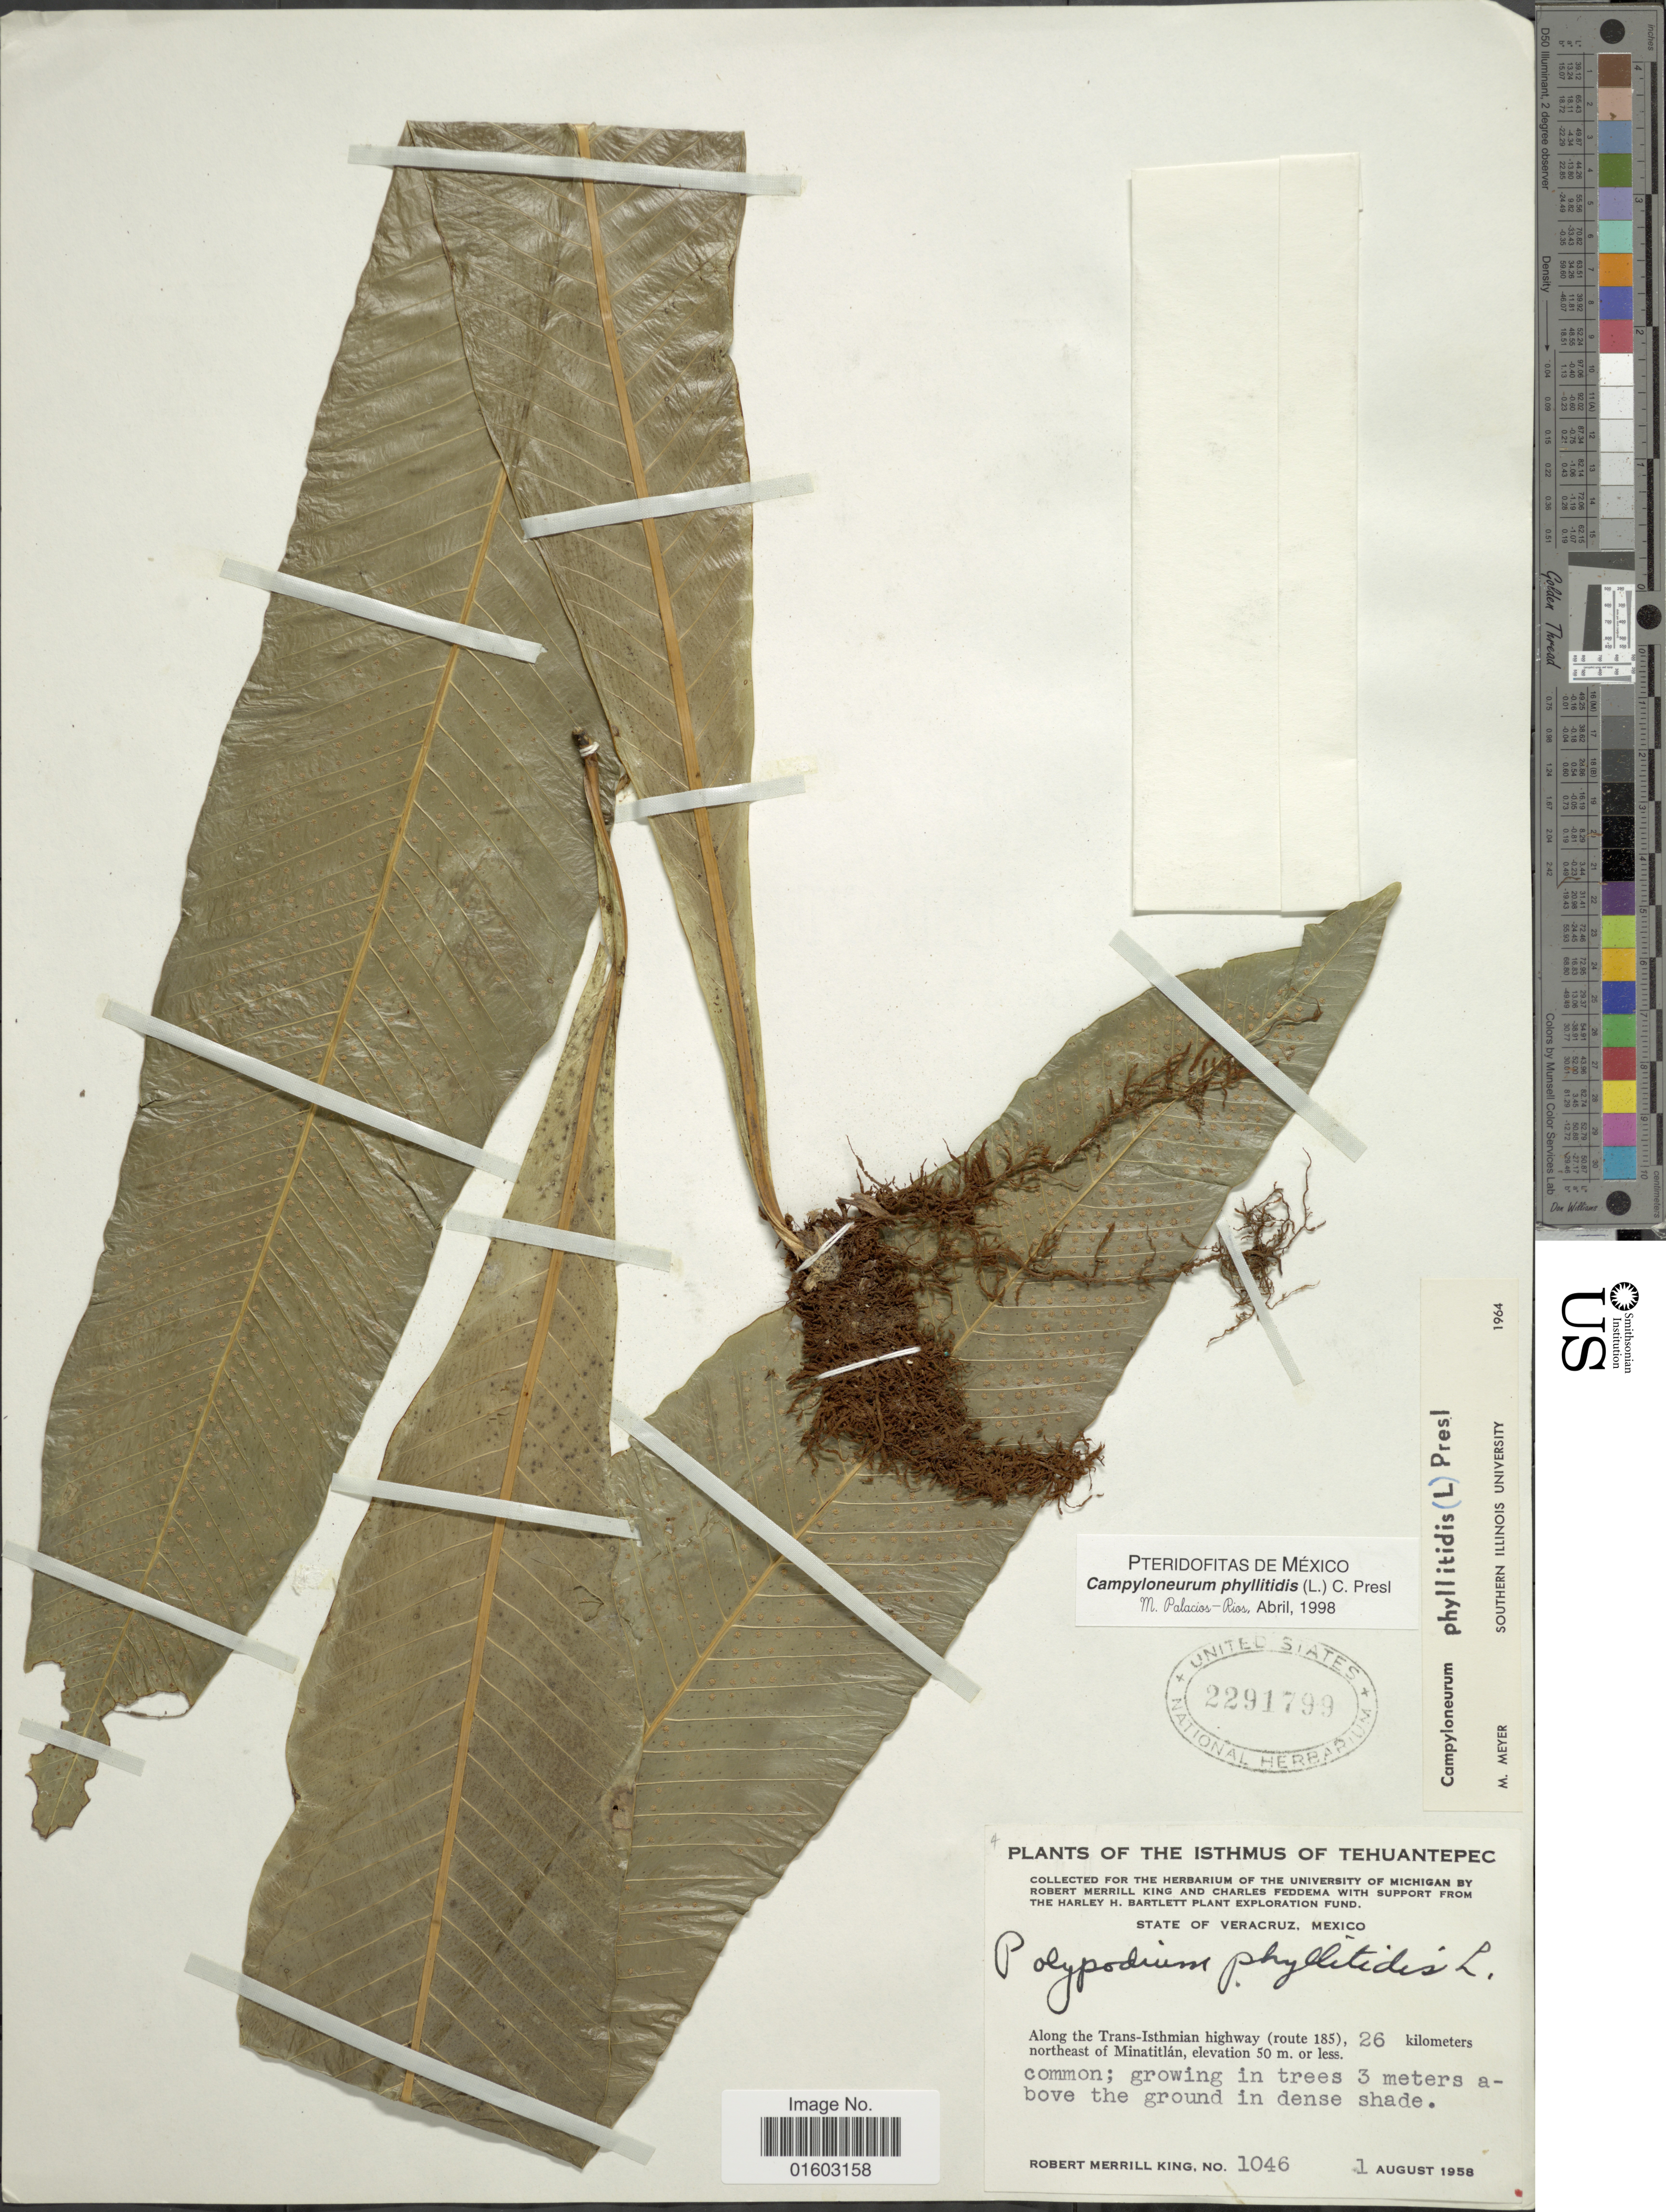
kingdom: Plantae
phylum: Tracheophyta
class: Polypodiopsida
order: Polypodiales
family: Polypodiaceae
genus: Campyloneurum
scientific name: Campyloneurum phyllitidis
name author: (L.) C. Presl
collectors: R. M. King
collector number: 1046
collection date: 1958-08-01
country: Mexico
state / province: Veracruz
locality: The Isthmus of Tehuantepex. State of Vera Cruz. Along the Trans-Isthmian highway (route 185) , 26 kilometers northeast of Minatitlan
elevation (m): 50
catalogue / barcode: US 2291799